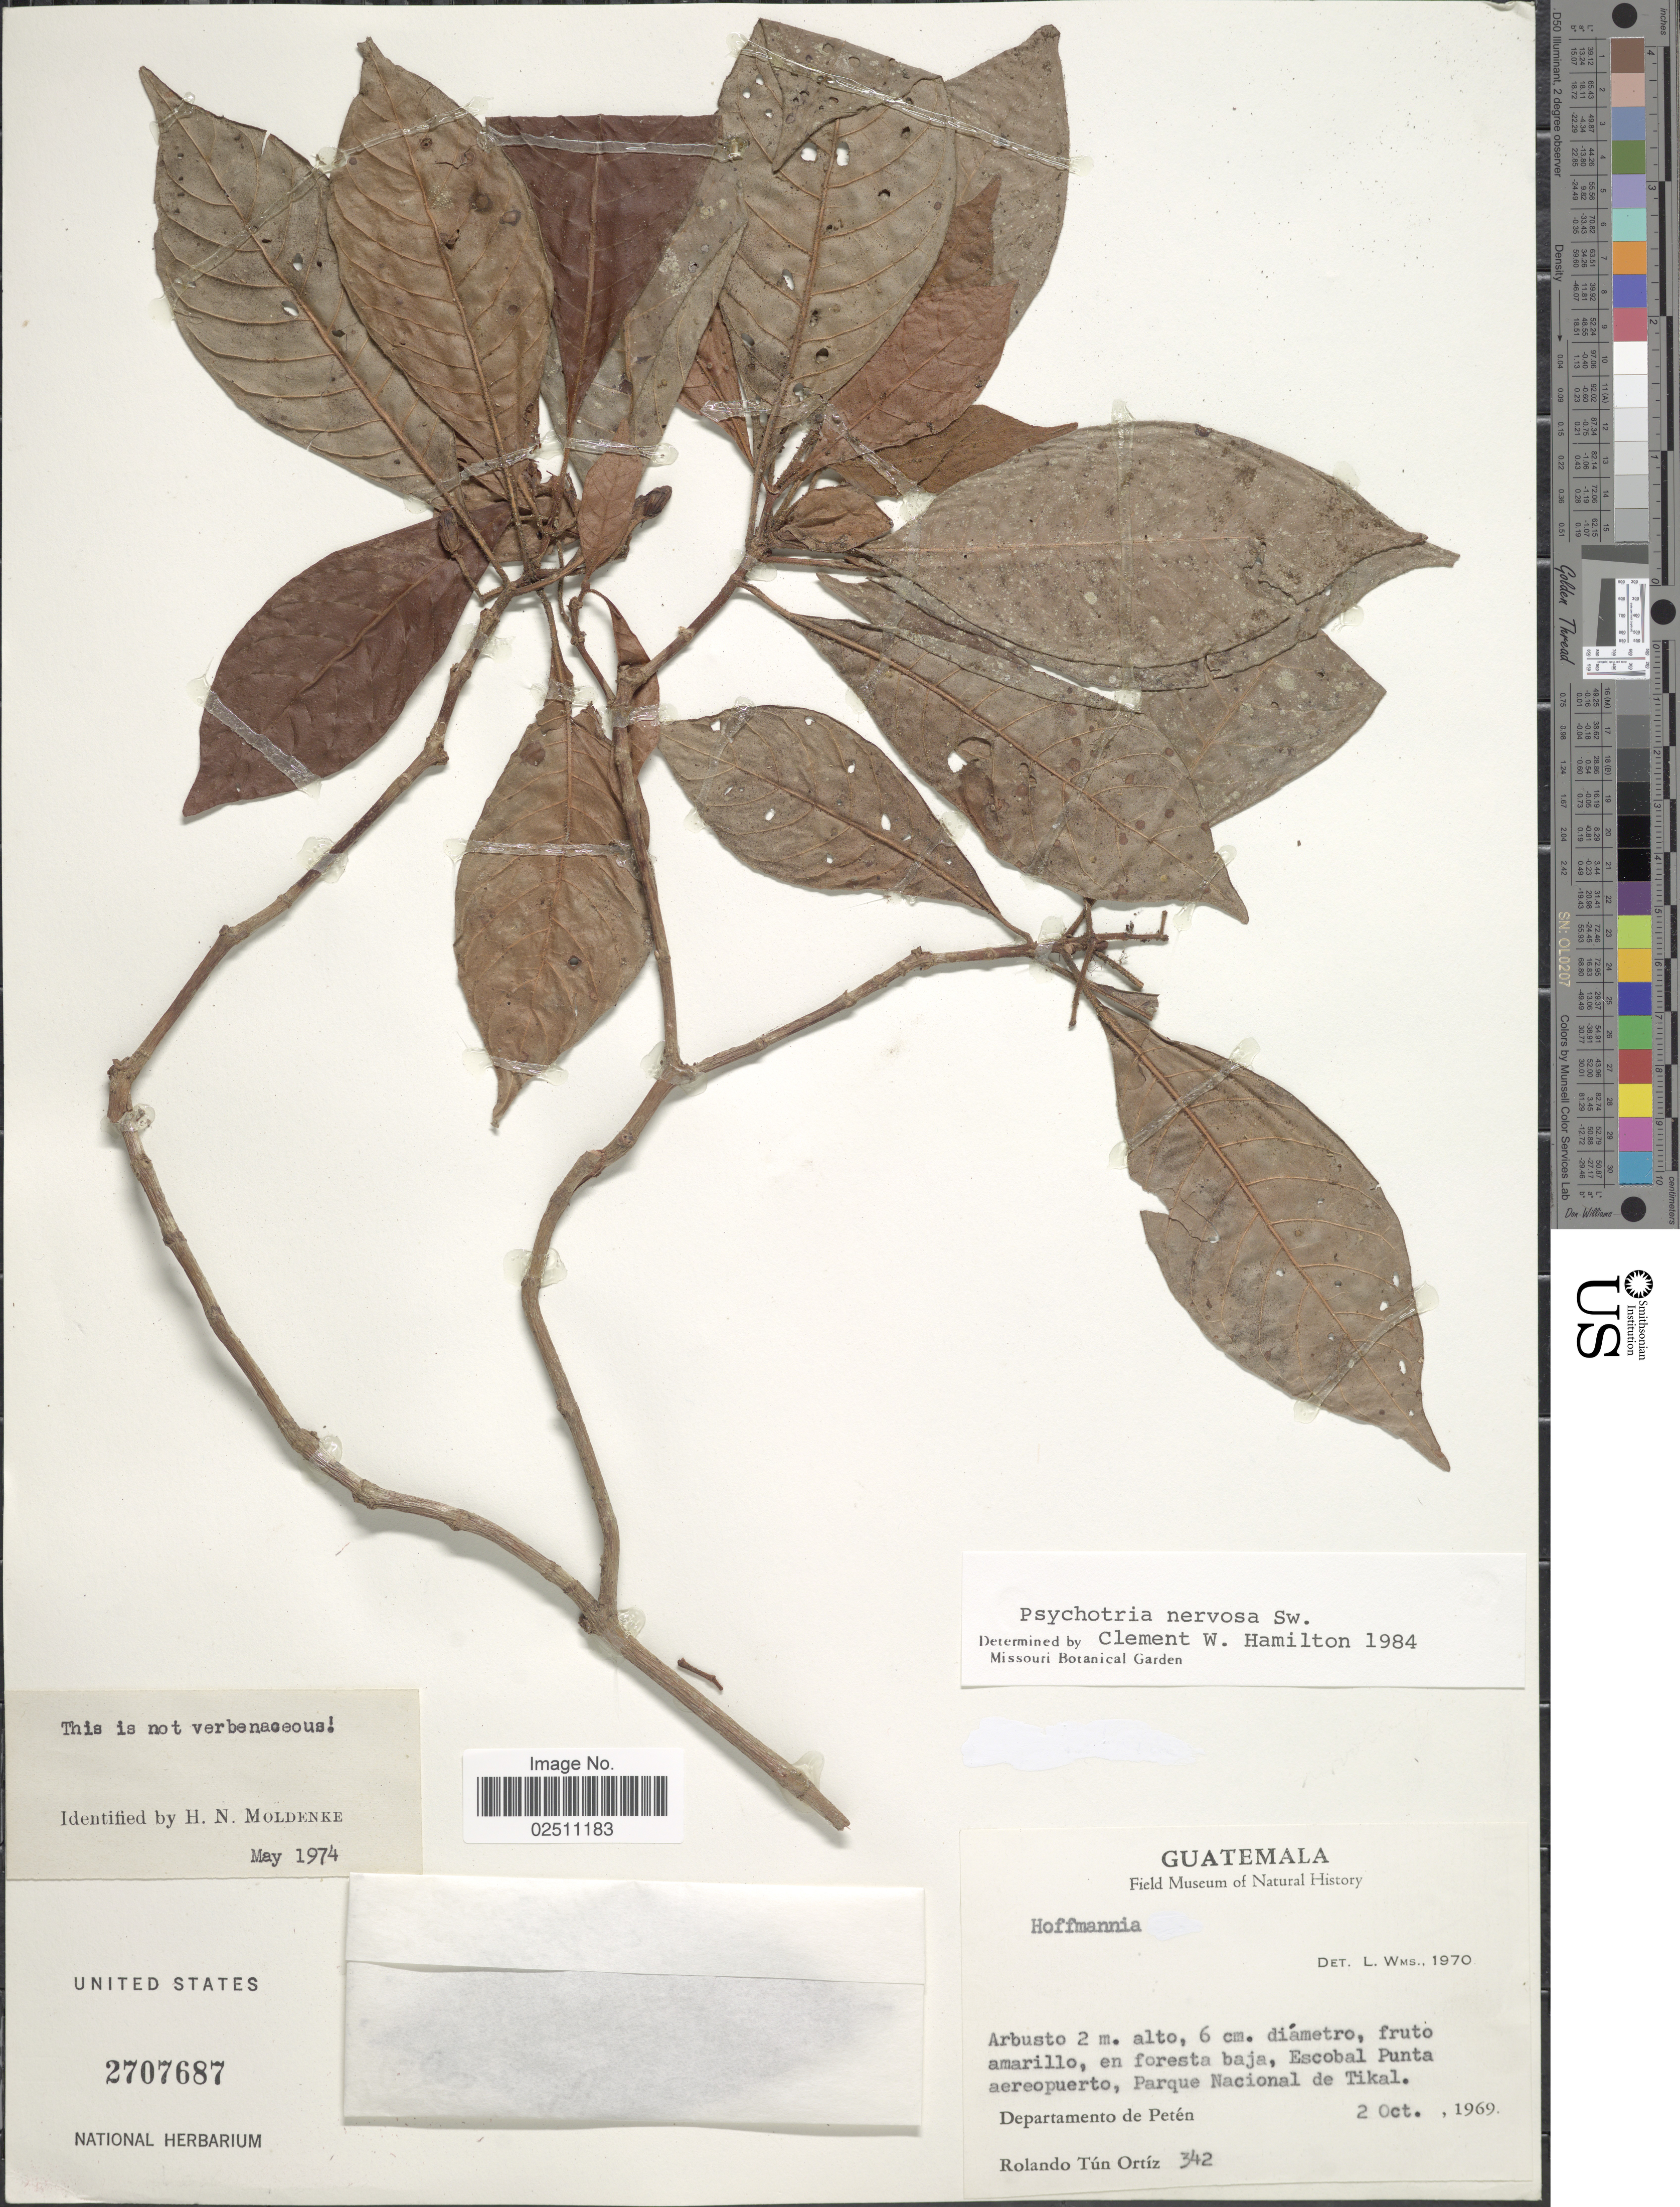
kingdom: Plantae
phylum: Tracheophyta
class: Magnoliopsida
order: Gentianales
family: Rubiaceae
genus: Psychotria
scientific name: Psychotria nervosa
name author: Sw.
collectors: R. T. Ortíz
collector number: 342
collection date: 1969-10-02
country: Guatemala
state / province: El Petén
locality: Escobal Punta aeropuerto, Parque Nacional de Tikal, Departamento de Peten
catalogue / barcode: US 2707687